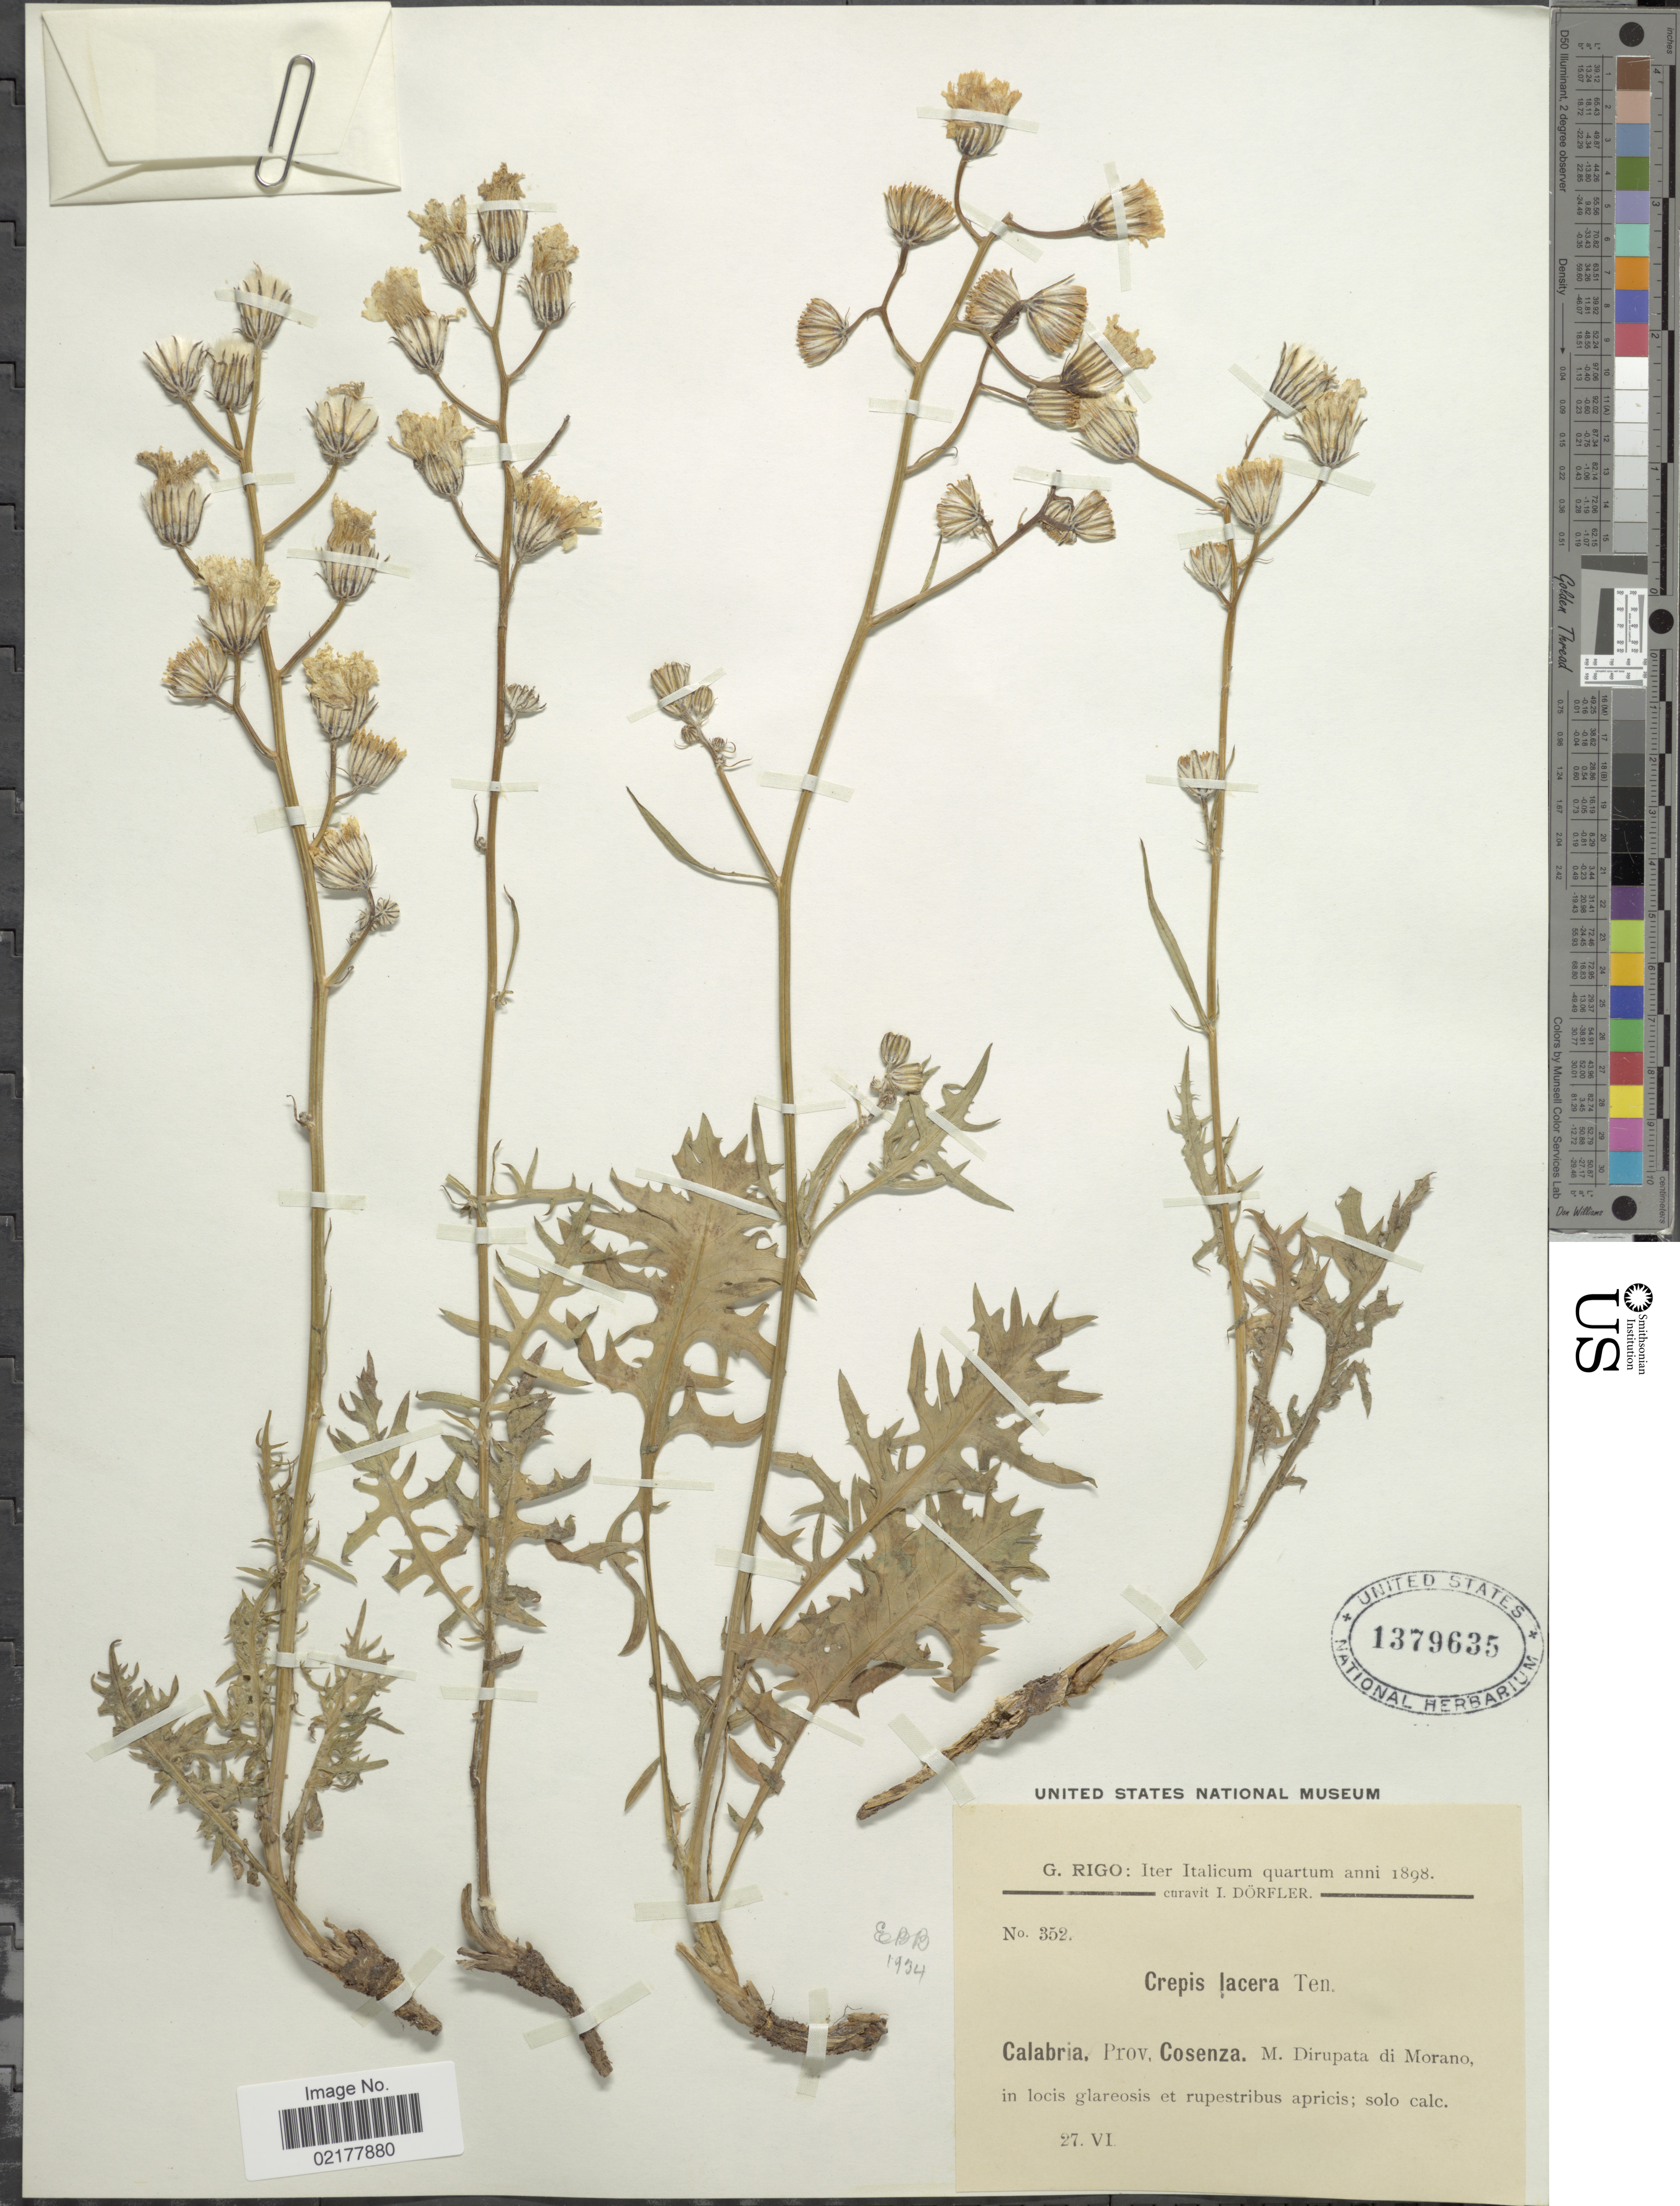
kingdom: Plantae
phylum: Tracheophyta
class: Magnoliopsida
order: Asterales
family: Asteraceae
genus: Crepis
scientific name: Crepis lacera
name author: Ten.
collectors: G. Rigo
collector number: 352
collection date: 1898-06-27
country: Italy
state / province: Calabria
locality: Prov. Cosenza. M. Dirupata di Morano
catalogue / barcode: US 1379635